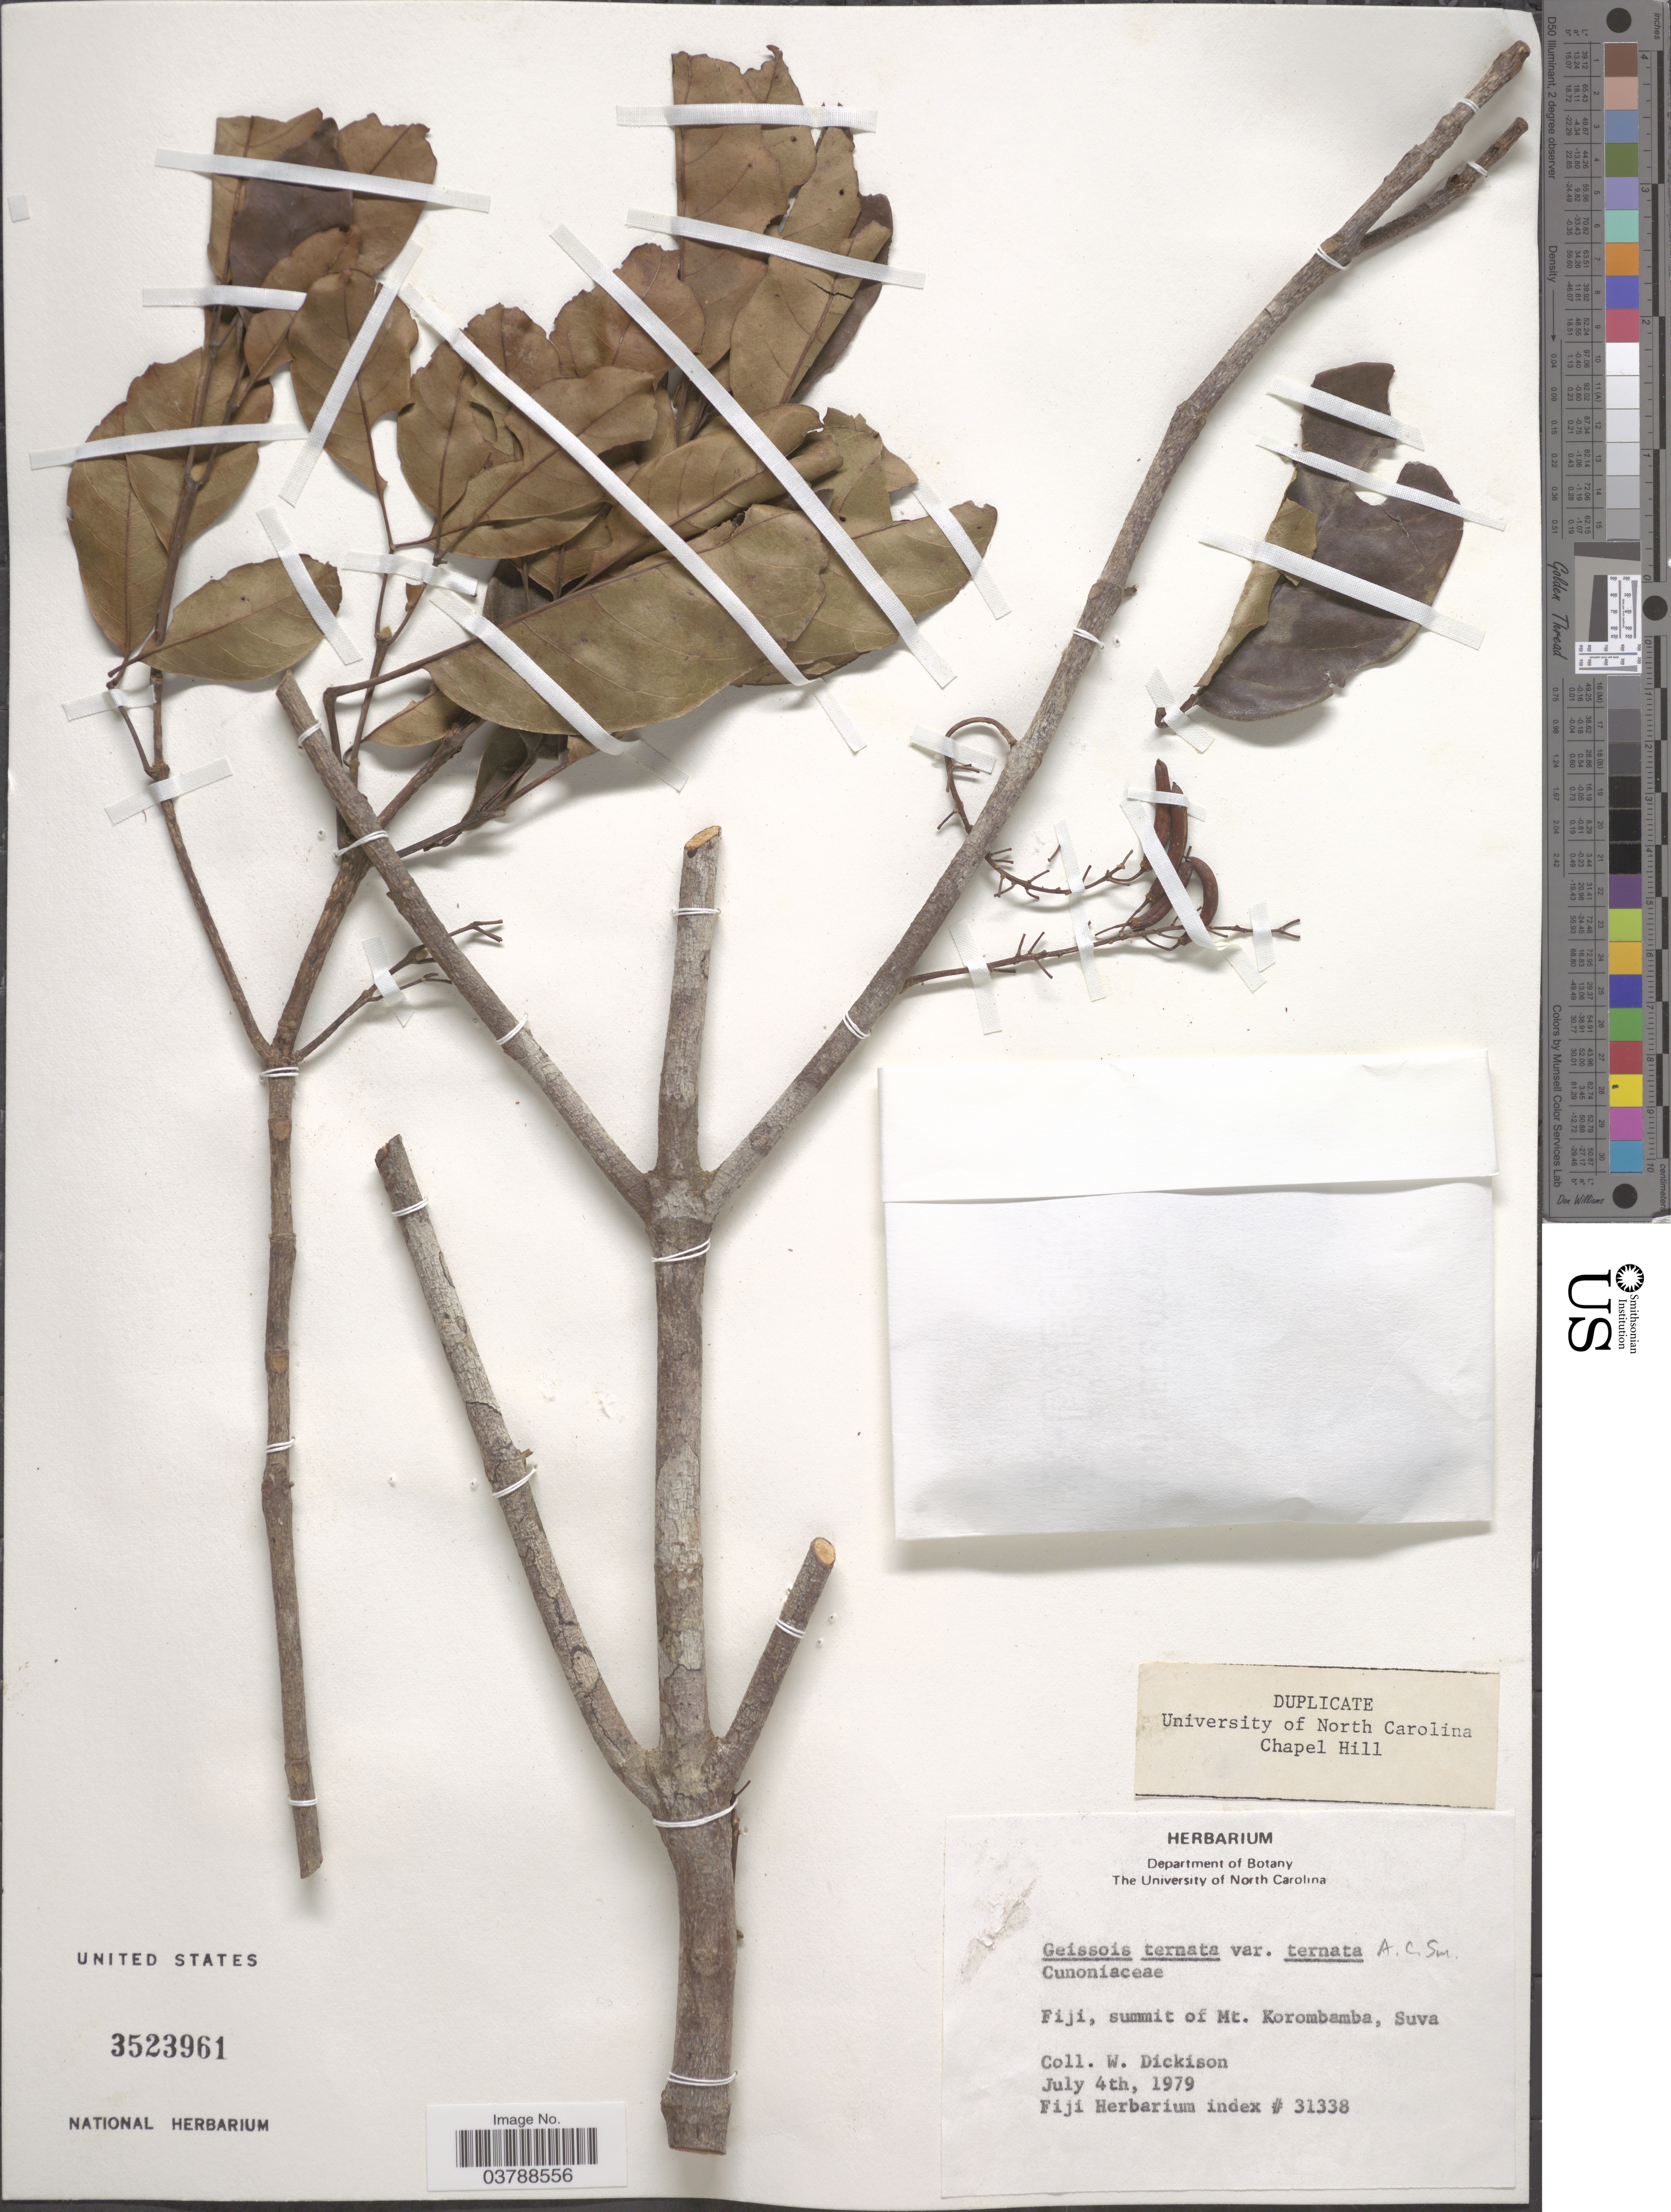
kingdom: Plantae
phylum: Tracheophyta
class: Magnoliopsida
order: Oxalidales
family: Cunoniaceae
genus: Geissois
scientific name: Geissois ternata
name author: A. Gray in Wilkes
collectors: W. Dickison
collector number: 31338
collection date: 1979-07-04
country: Fiji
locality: Summit of Mt. Korombamba, Suva.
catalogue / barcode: US 3523961